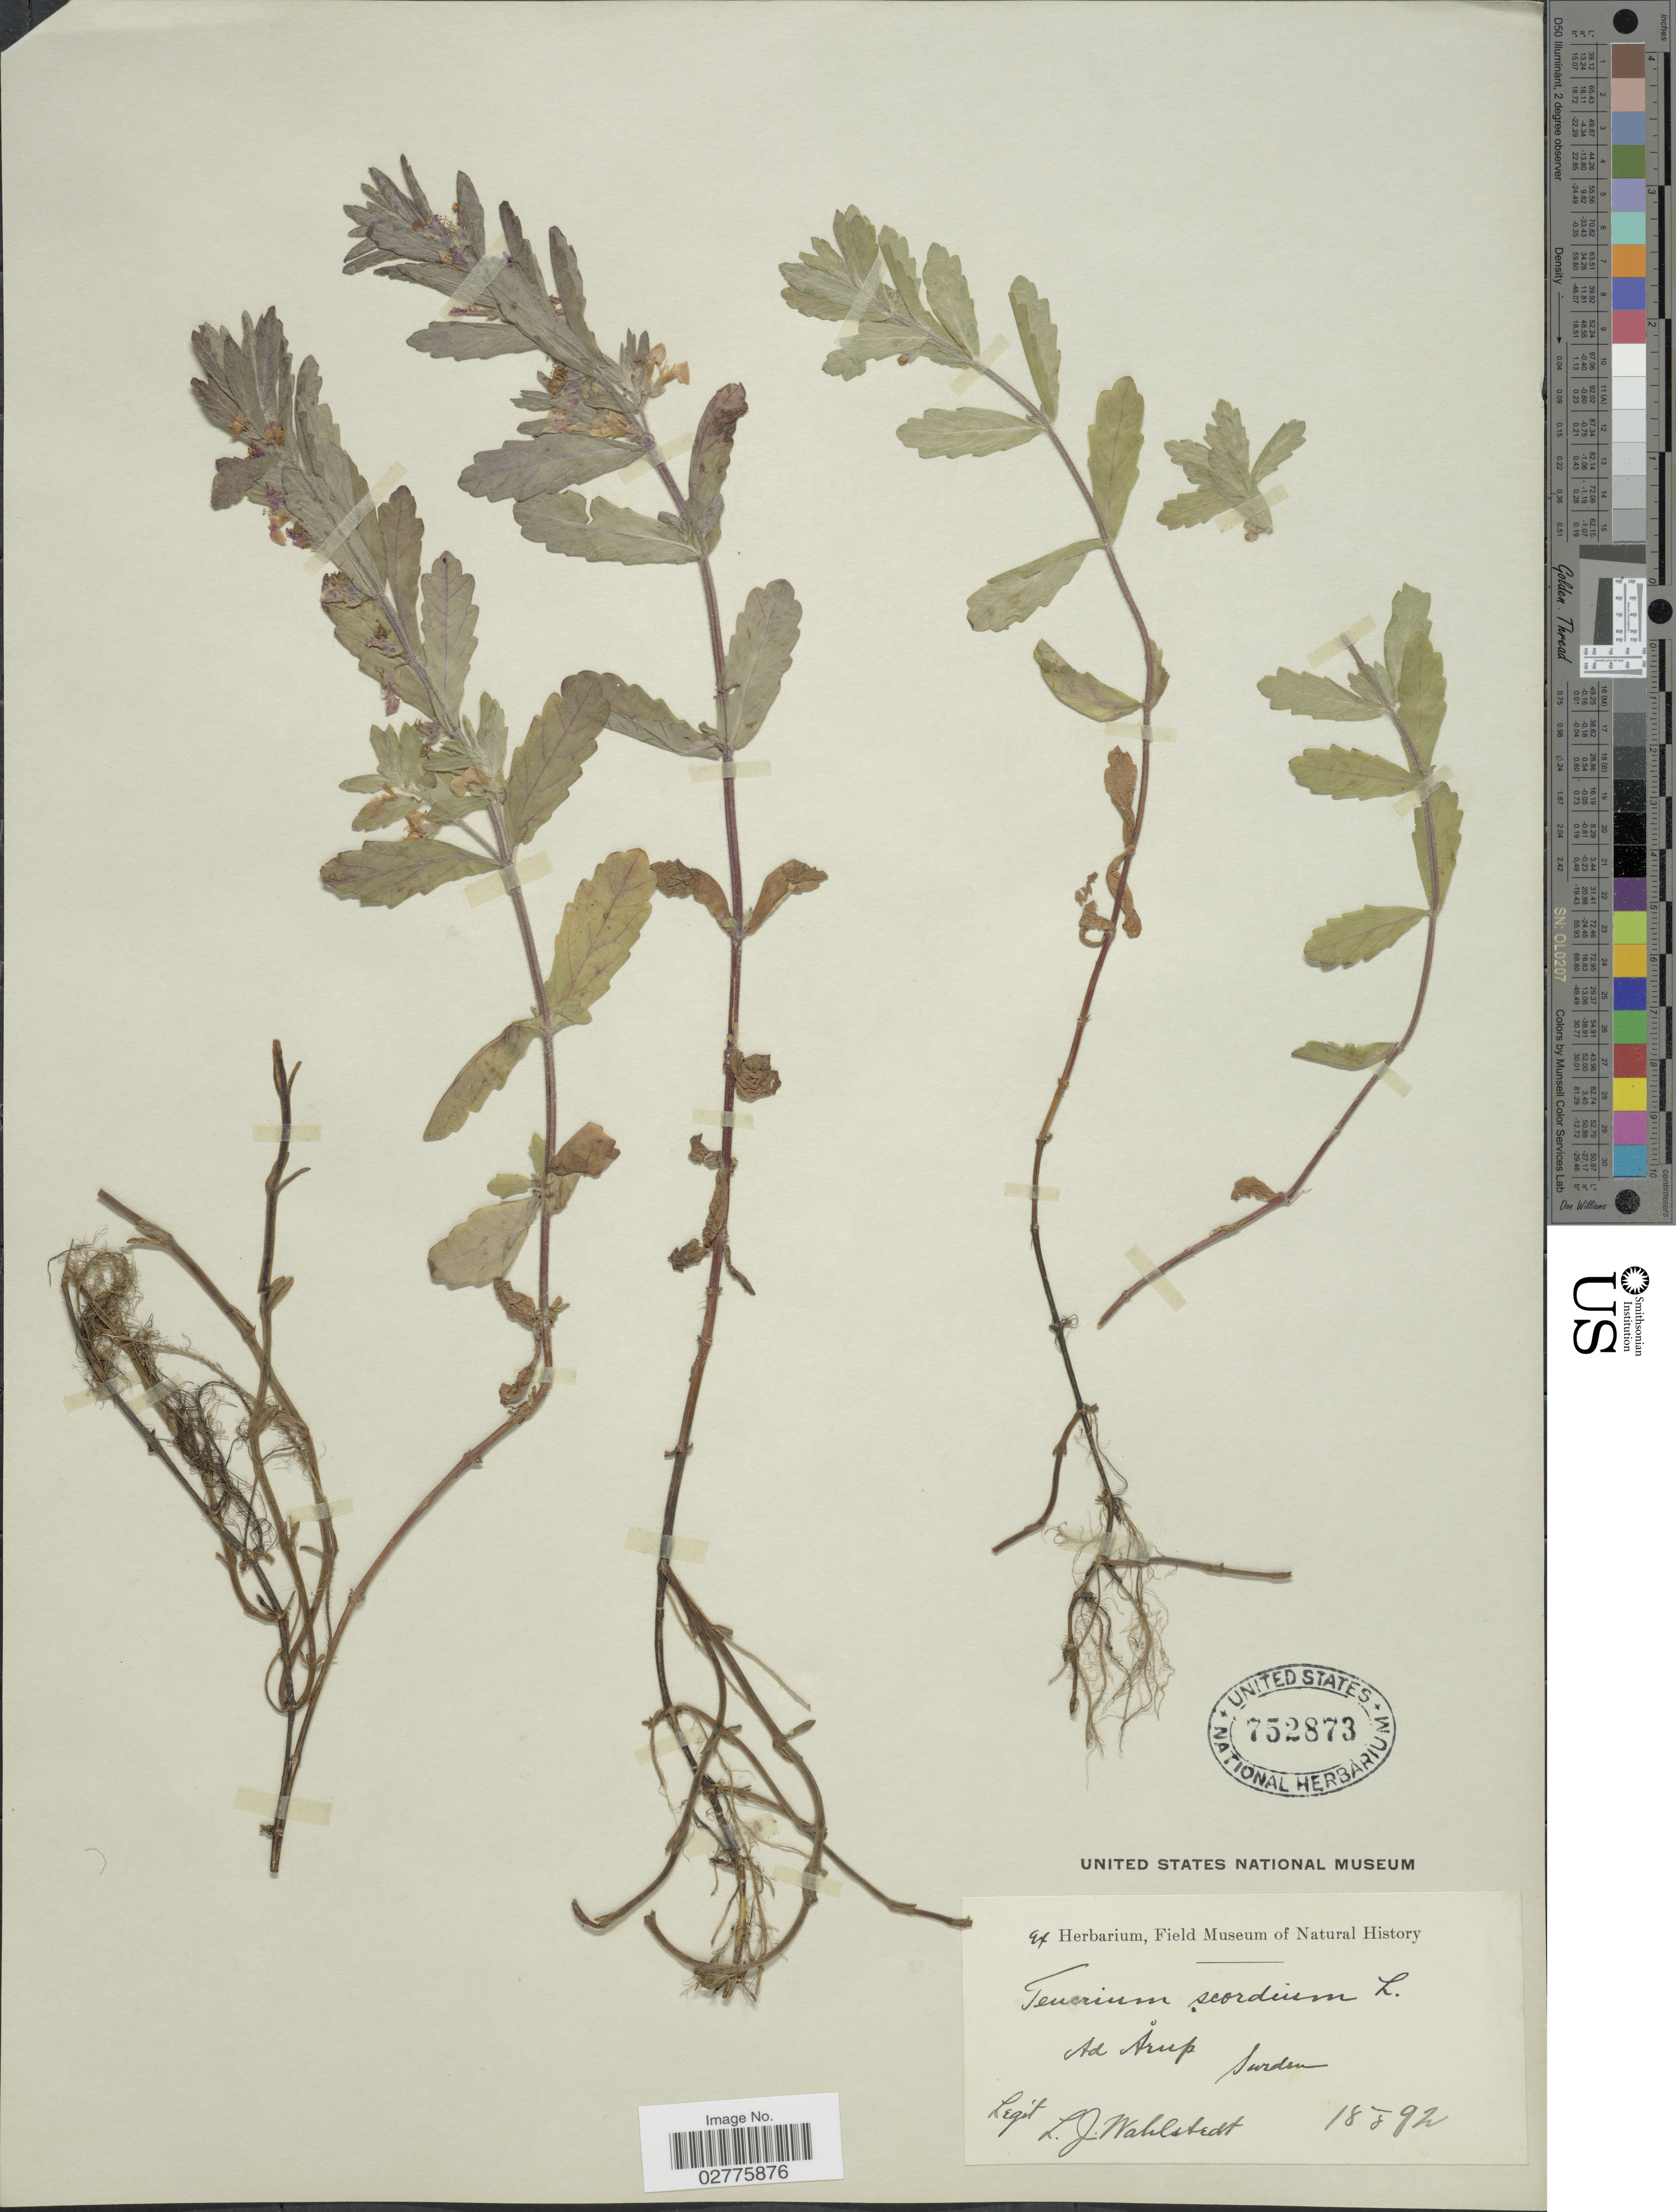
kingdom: Plantae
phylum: Tracheophyta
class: Magnoliopsida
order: Lamiales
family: Lamiaceae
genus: Teucrium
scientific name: Teucrium scordium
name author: L.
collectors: L. J. Wahlstedt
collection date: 1892-08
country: Sweden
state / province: Skåne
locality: Ad Árup.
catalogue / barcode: US 752873